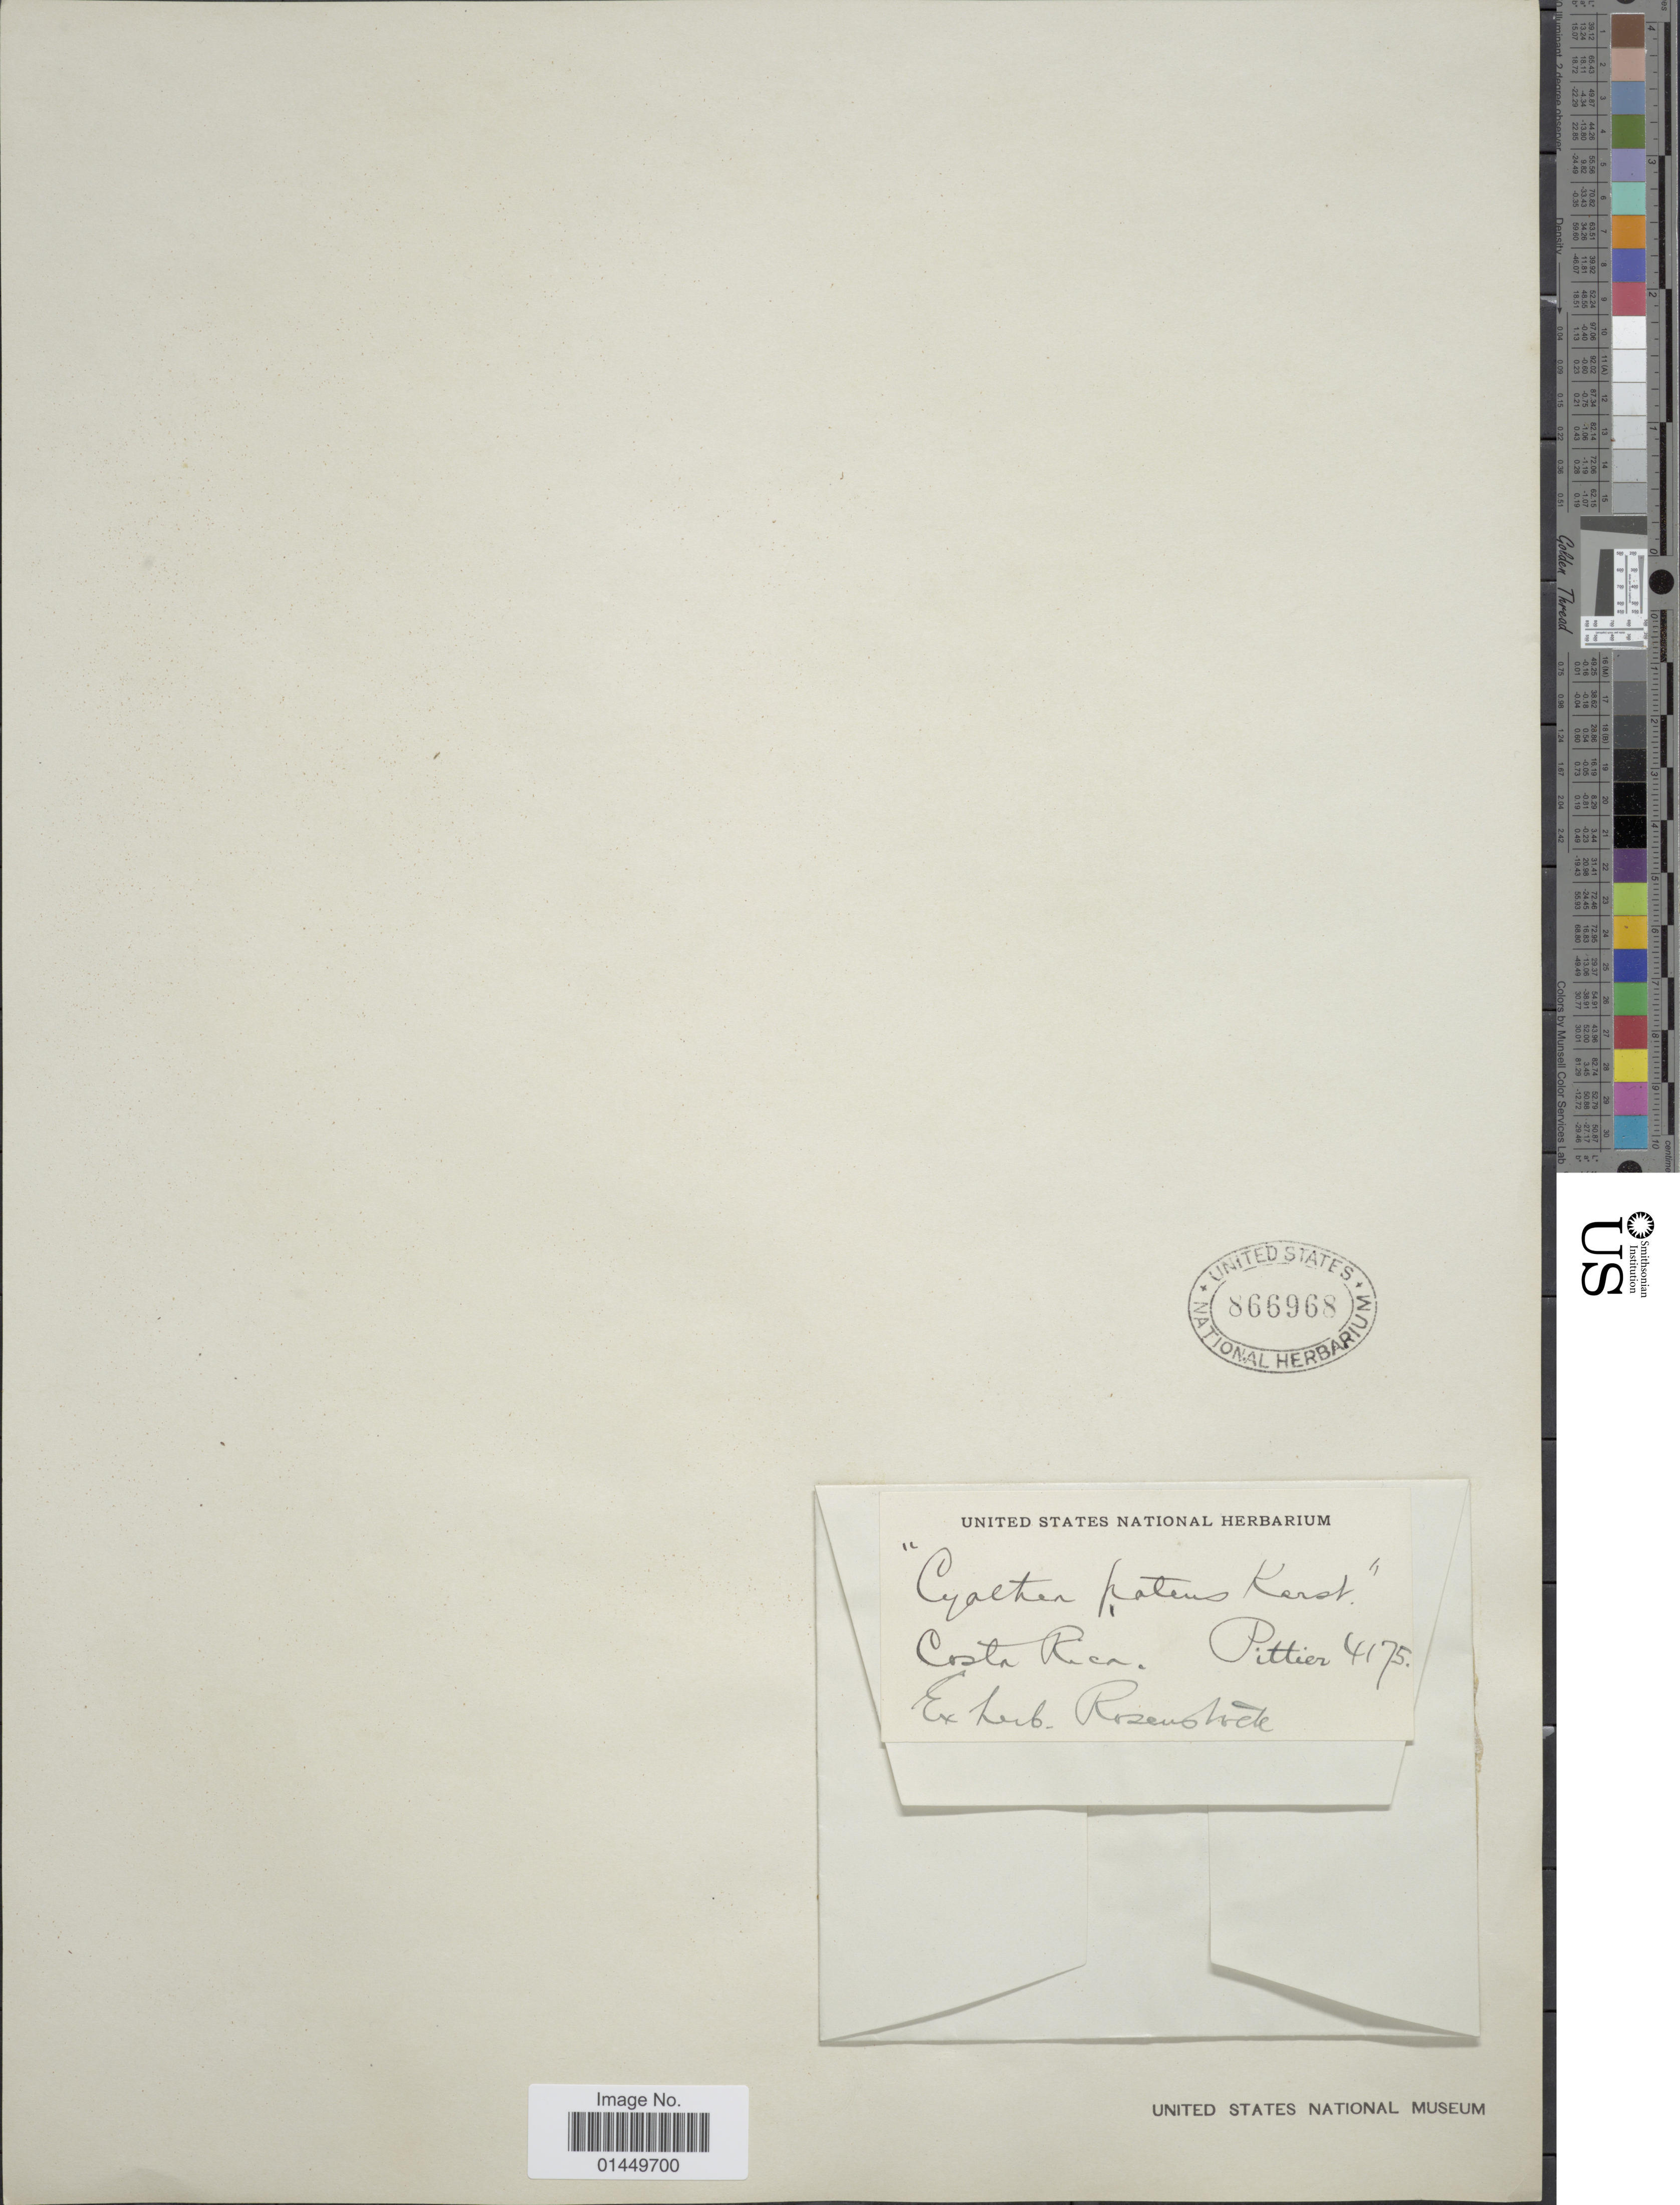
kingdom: Plantae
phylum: Tracheophyta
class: Polypodiopsida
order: Cyatheales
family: Cyatheaceae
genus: Cyathea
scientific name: Cyathea suprastrigosa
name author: (Christ) Maxon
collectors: H. F. Pittier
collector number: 4175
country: Costa Rica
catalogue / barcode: US 866968